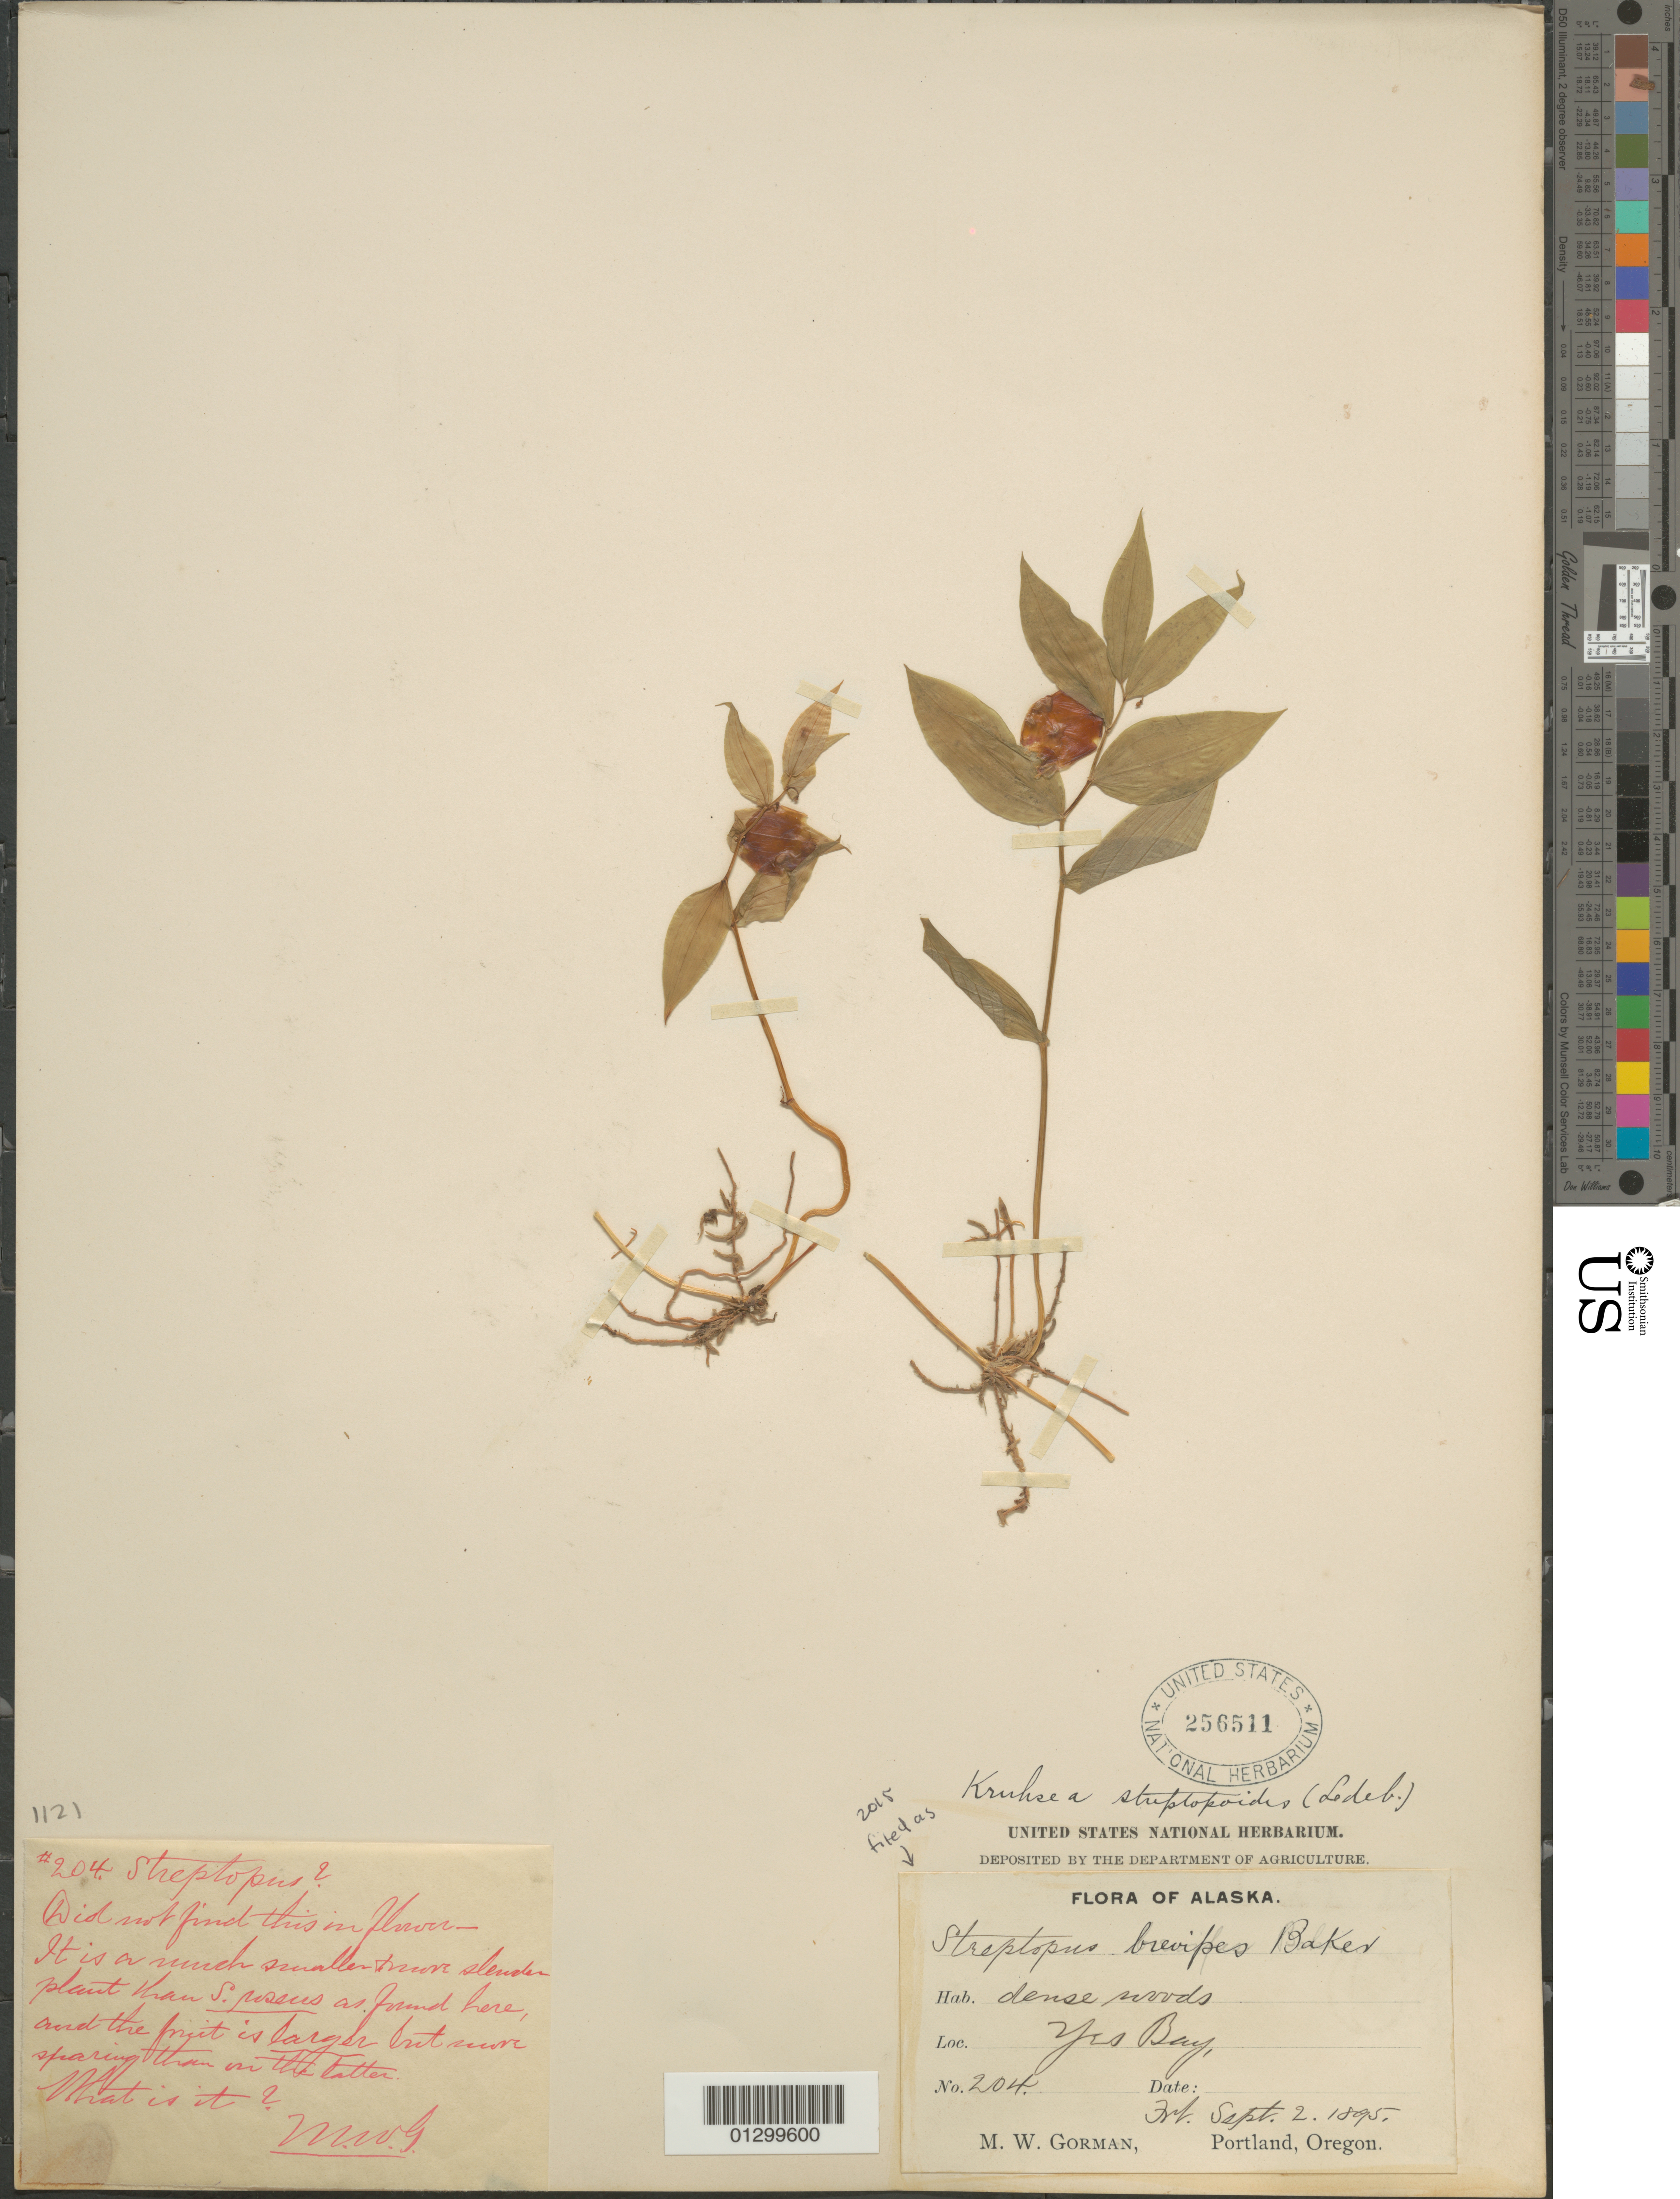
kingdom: Plantae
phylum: Tracheophyta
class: Liliopsida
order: Liliales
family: Liliaceae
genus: Streptopus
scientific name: Streptopus brevipes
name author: Baker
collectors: M. W. Gorman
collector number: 204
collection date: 1895-09-02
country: United States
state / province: Alaska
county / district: Ketchikan Gateway Borough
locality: Yes Bay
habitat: Dense woods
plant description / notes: Did not find this in flower- It is a much smaller and more slender plant that Streptopus roseus as found here, and the fruit is larger but more sparing than in the latter. That is it?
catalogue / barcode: US 256511